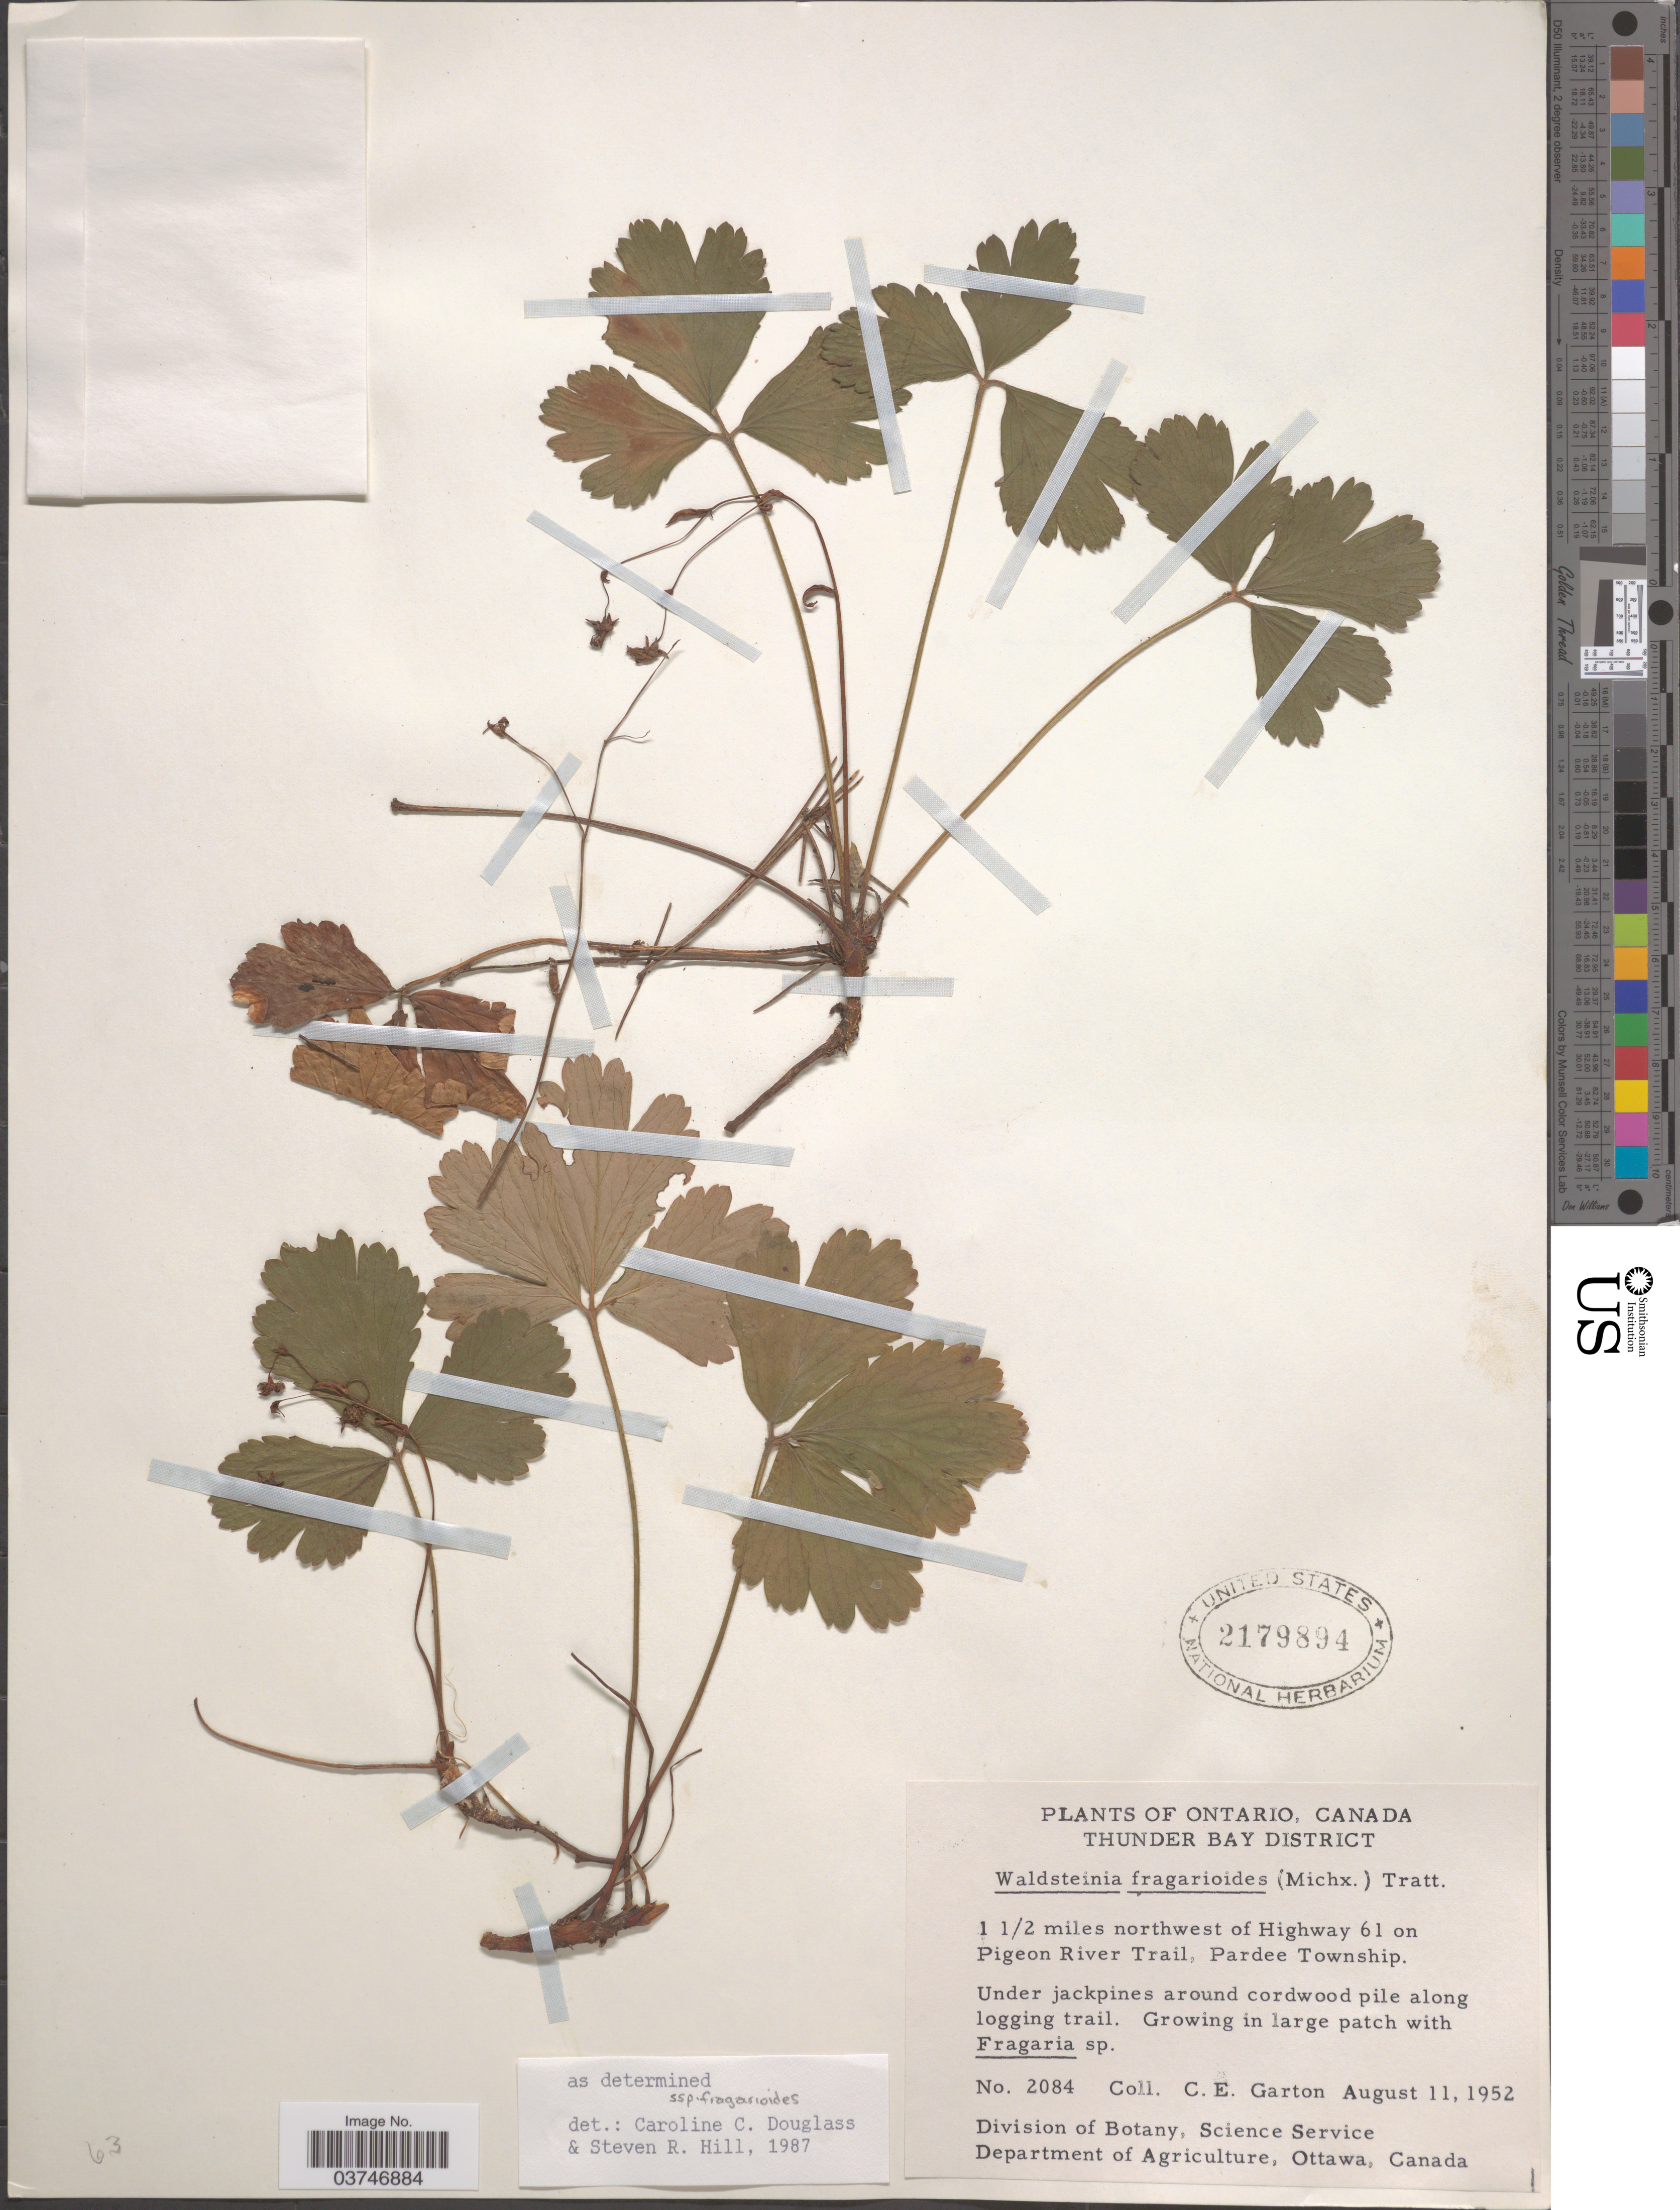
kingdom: Plantae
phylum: Tracheophyta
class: Magnoliopsida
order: Rosales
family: Rosaceae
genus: Waldsteinia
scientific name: Waldsteinia fragarioides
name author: (Michx.) Tratt.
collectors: C. E. Garton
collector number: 2084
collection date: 1952-08-11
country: Canada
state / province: Ontario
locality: Thunder Bay District. 1 ½ miles northwest of Highway 61 on Pigeon River Trail, Pardee Township.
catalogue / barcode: US 2179894